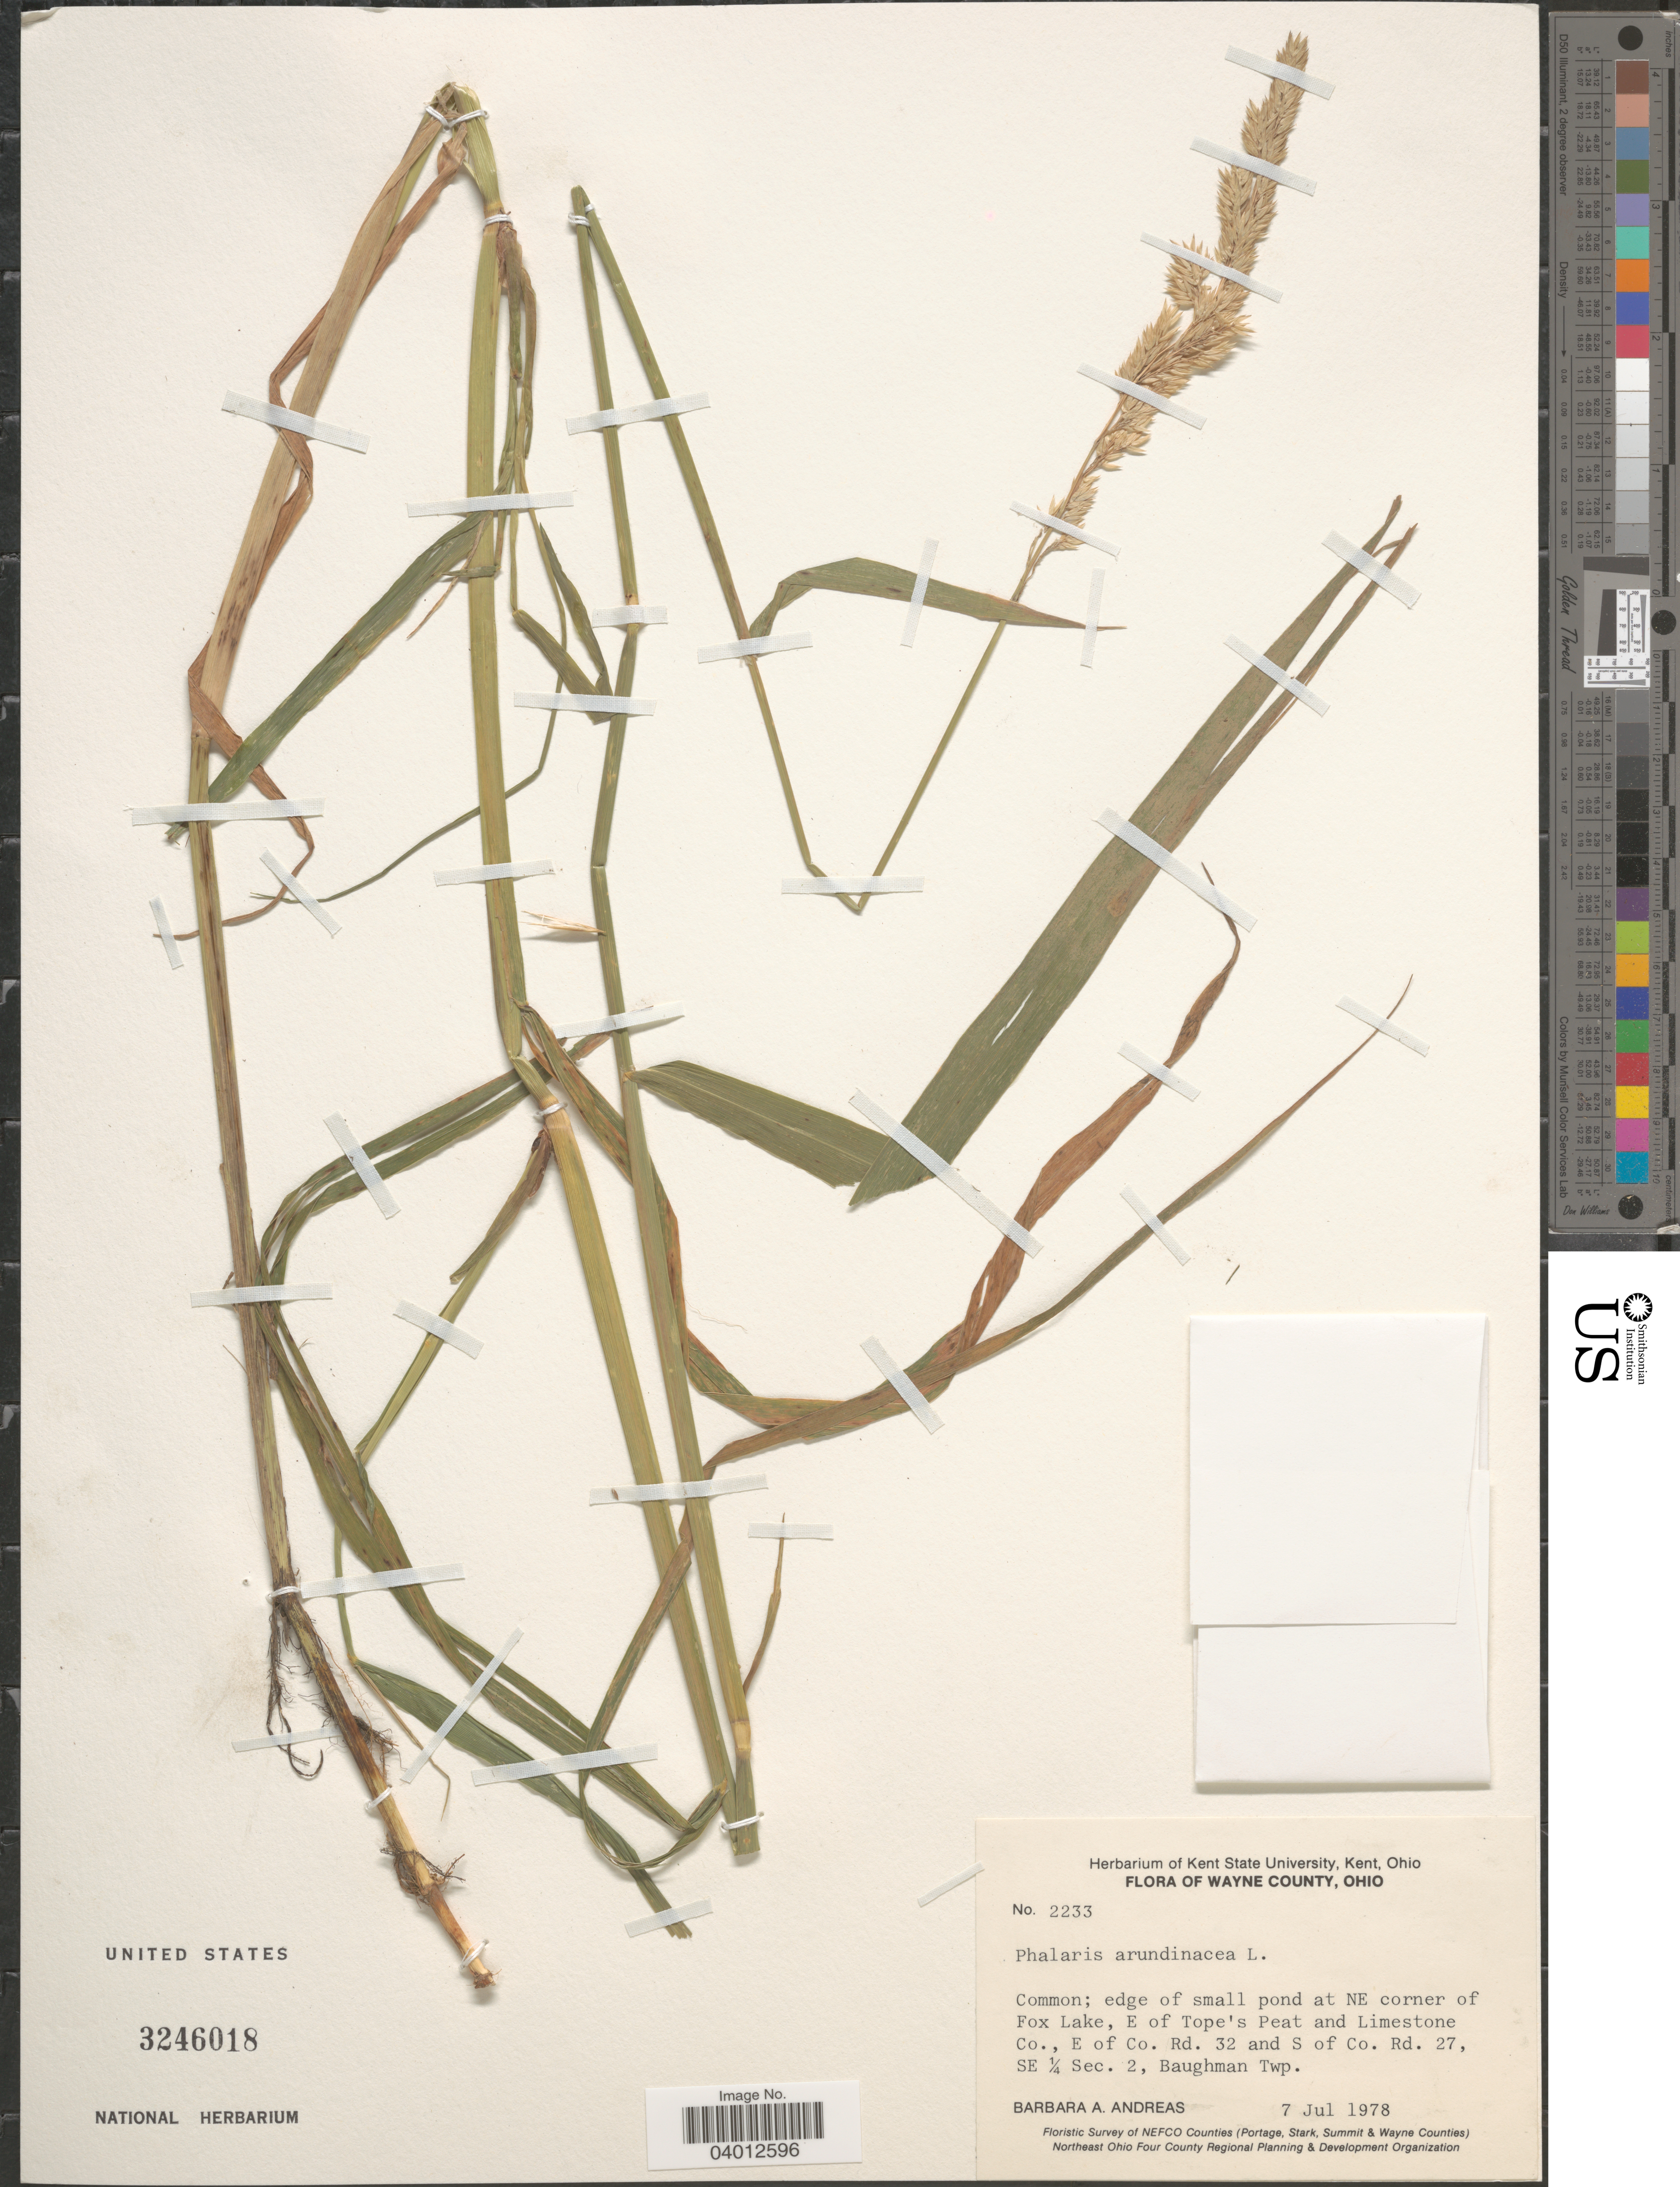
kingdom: Plantae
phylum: Tracheophyta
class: Liliopsida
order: Poales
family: Poaceae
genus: Phalaris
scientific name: Phalaris arundinacea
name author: L.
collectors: B. A. Andreas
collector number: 2233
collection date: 1978-07-07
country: United States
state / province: Ohio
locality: Wayne County. NE corner of Fox Lake, E of Tope's Peat and Limestone Co., E of Co. Rd. 32 and S of Co. Rd. 27, SE ¼ Sec. 2, Baughman Twp.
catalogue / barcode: US 3246018